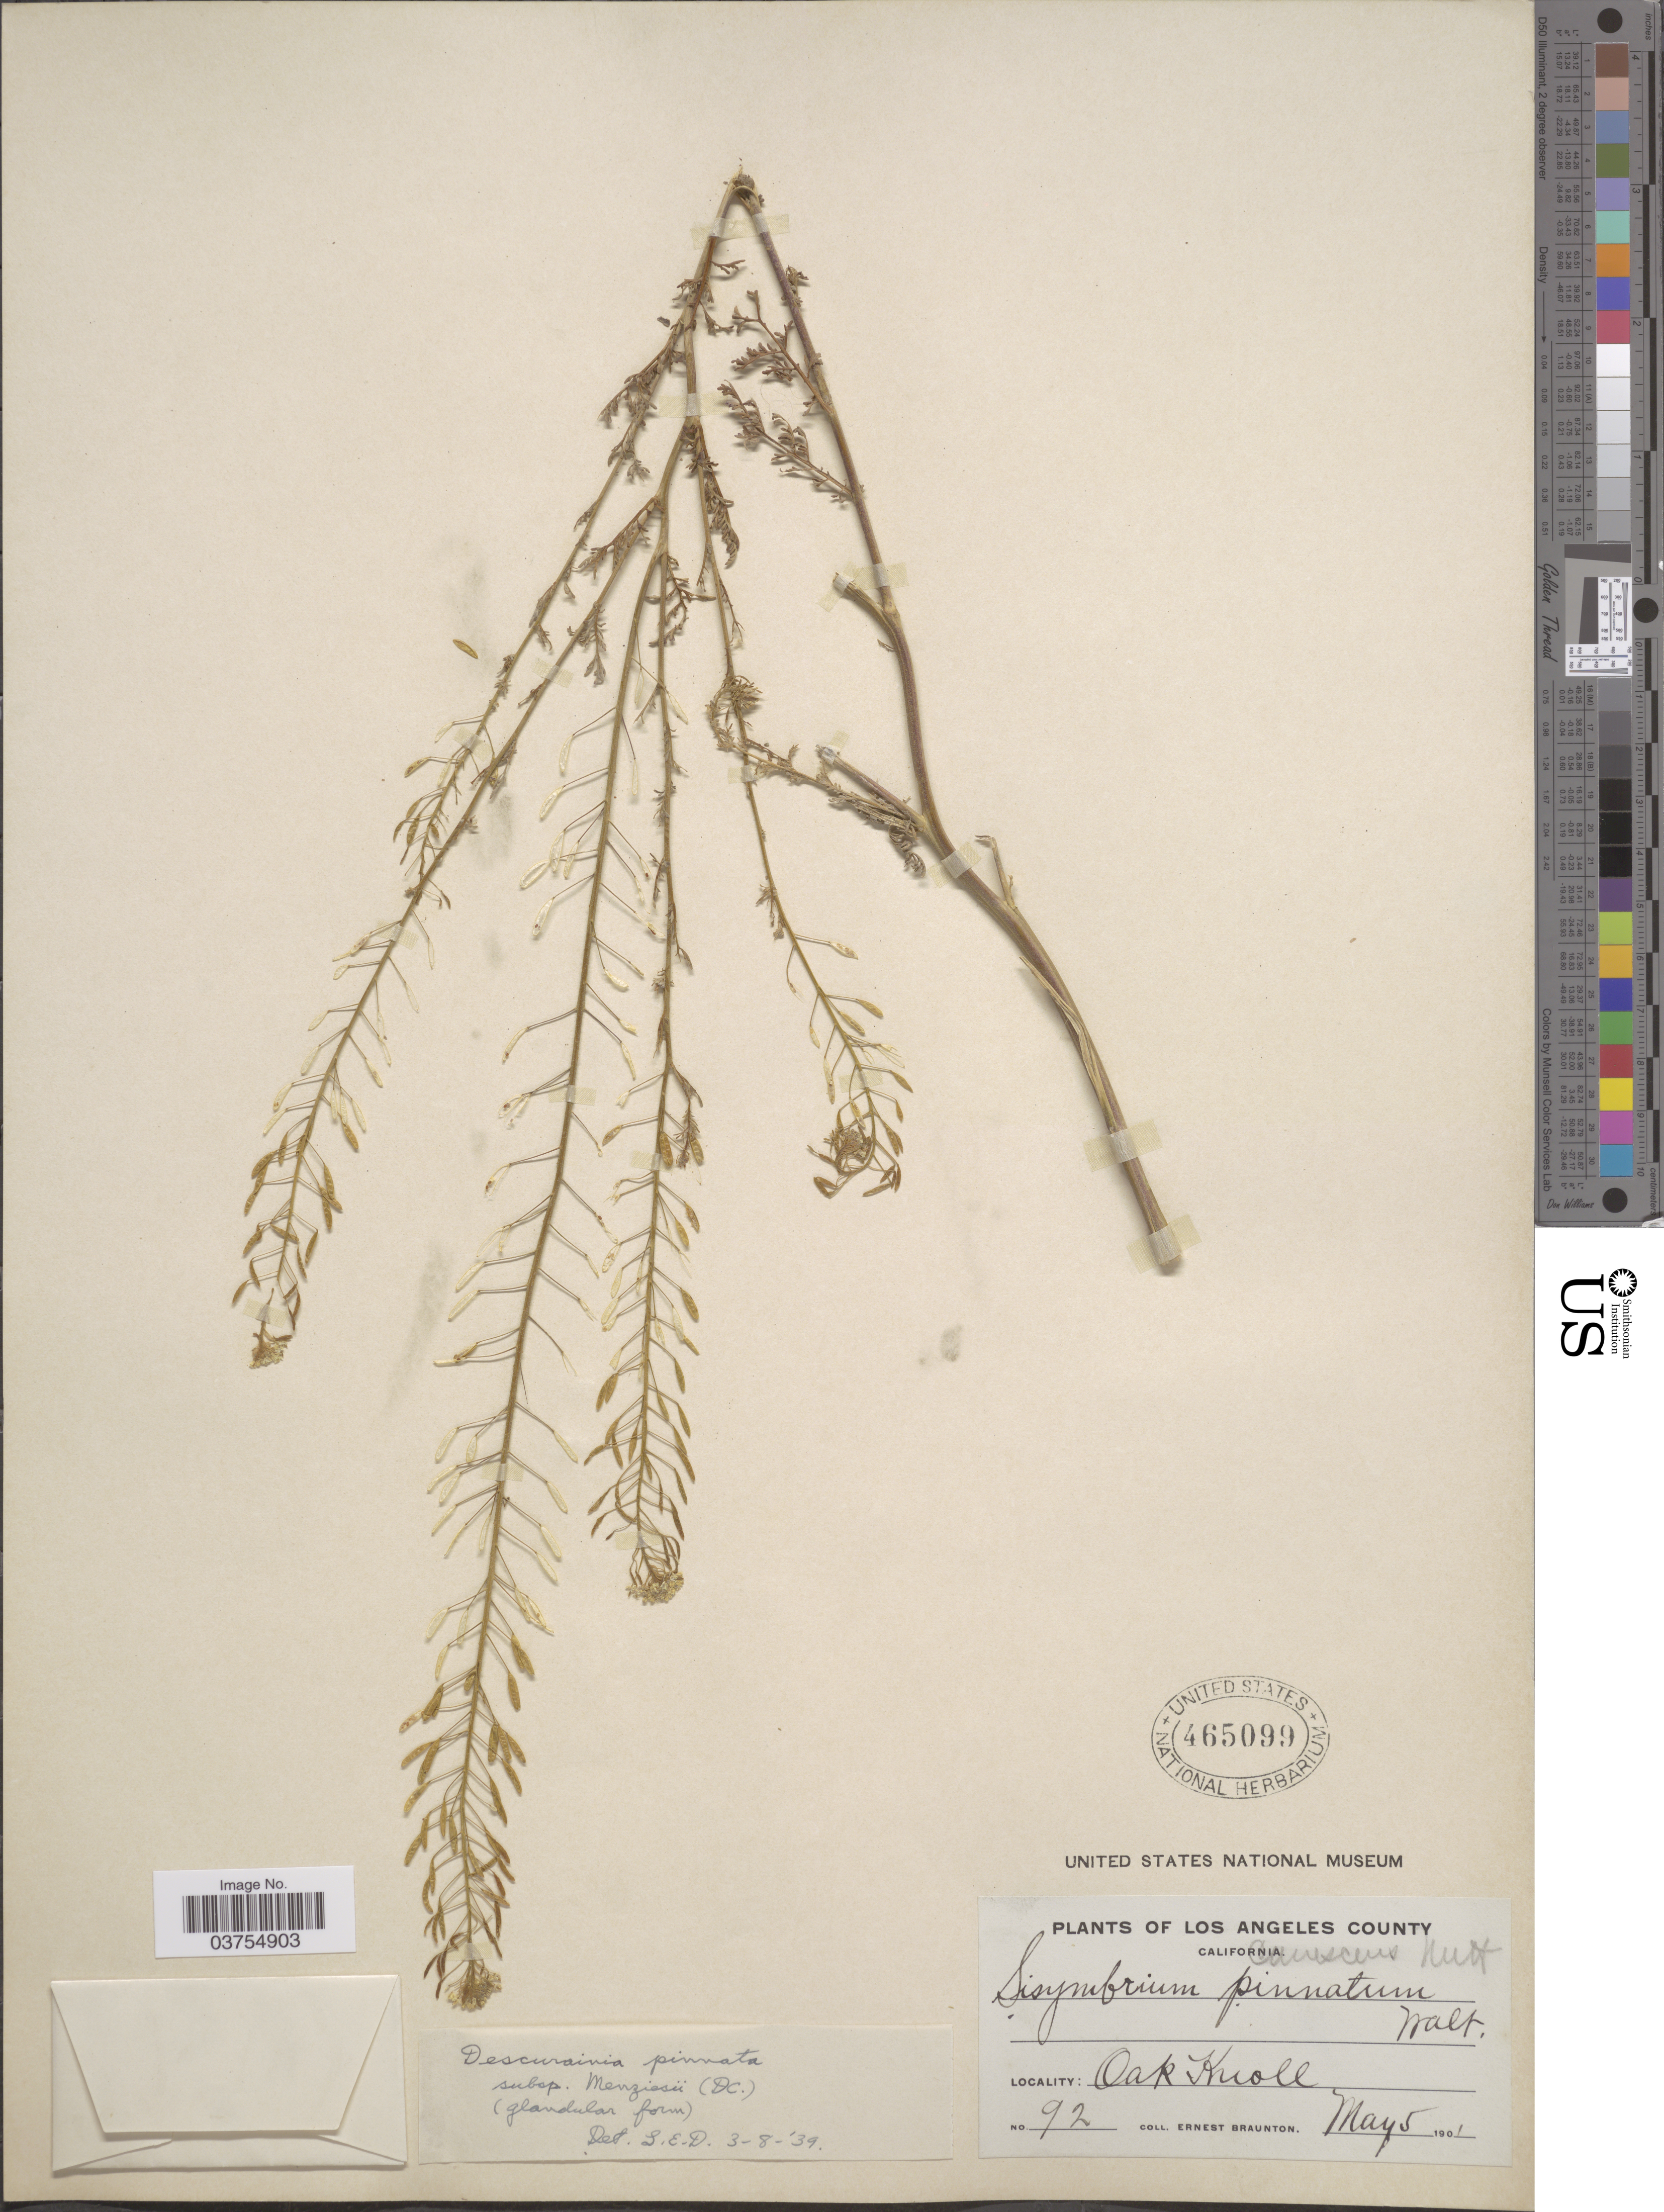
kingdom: Plantae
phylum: Tracheophyta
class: Magnoliopsida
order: Brassicales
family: Brassicaceae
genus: Descurainia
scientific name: Descurainia pinnata subsp. menziesii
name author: (DC.) Detling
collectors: E. Braunton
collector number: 92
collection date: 1901-05-05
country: United States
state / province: California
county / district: Los Angeles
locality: Los Angeles County. Oak Knoll.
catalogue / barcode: US 465099